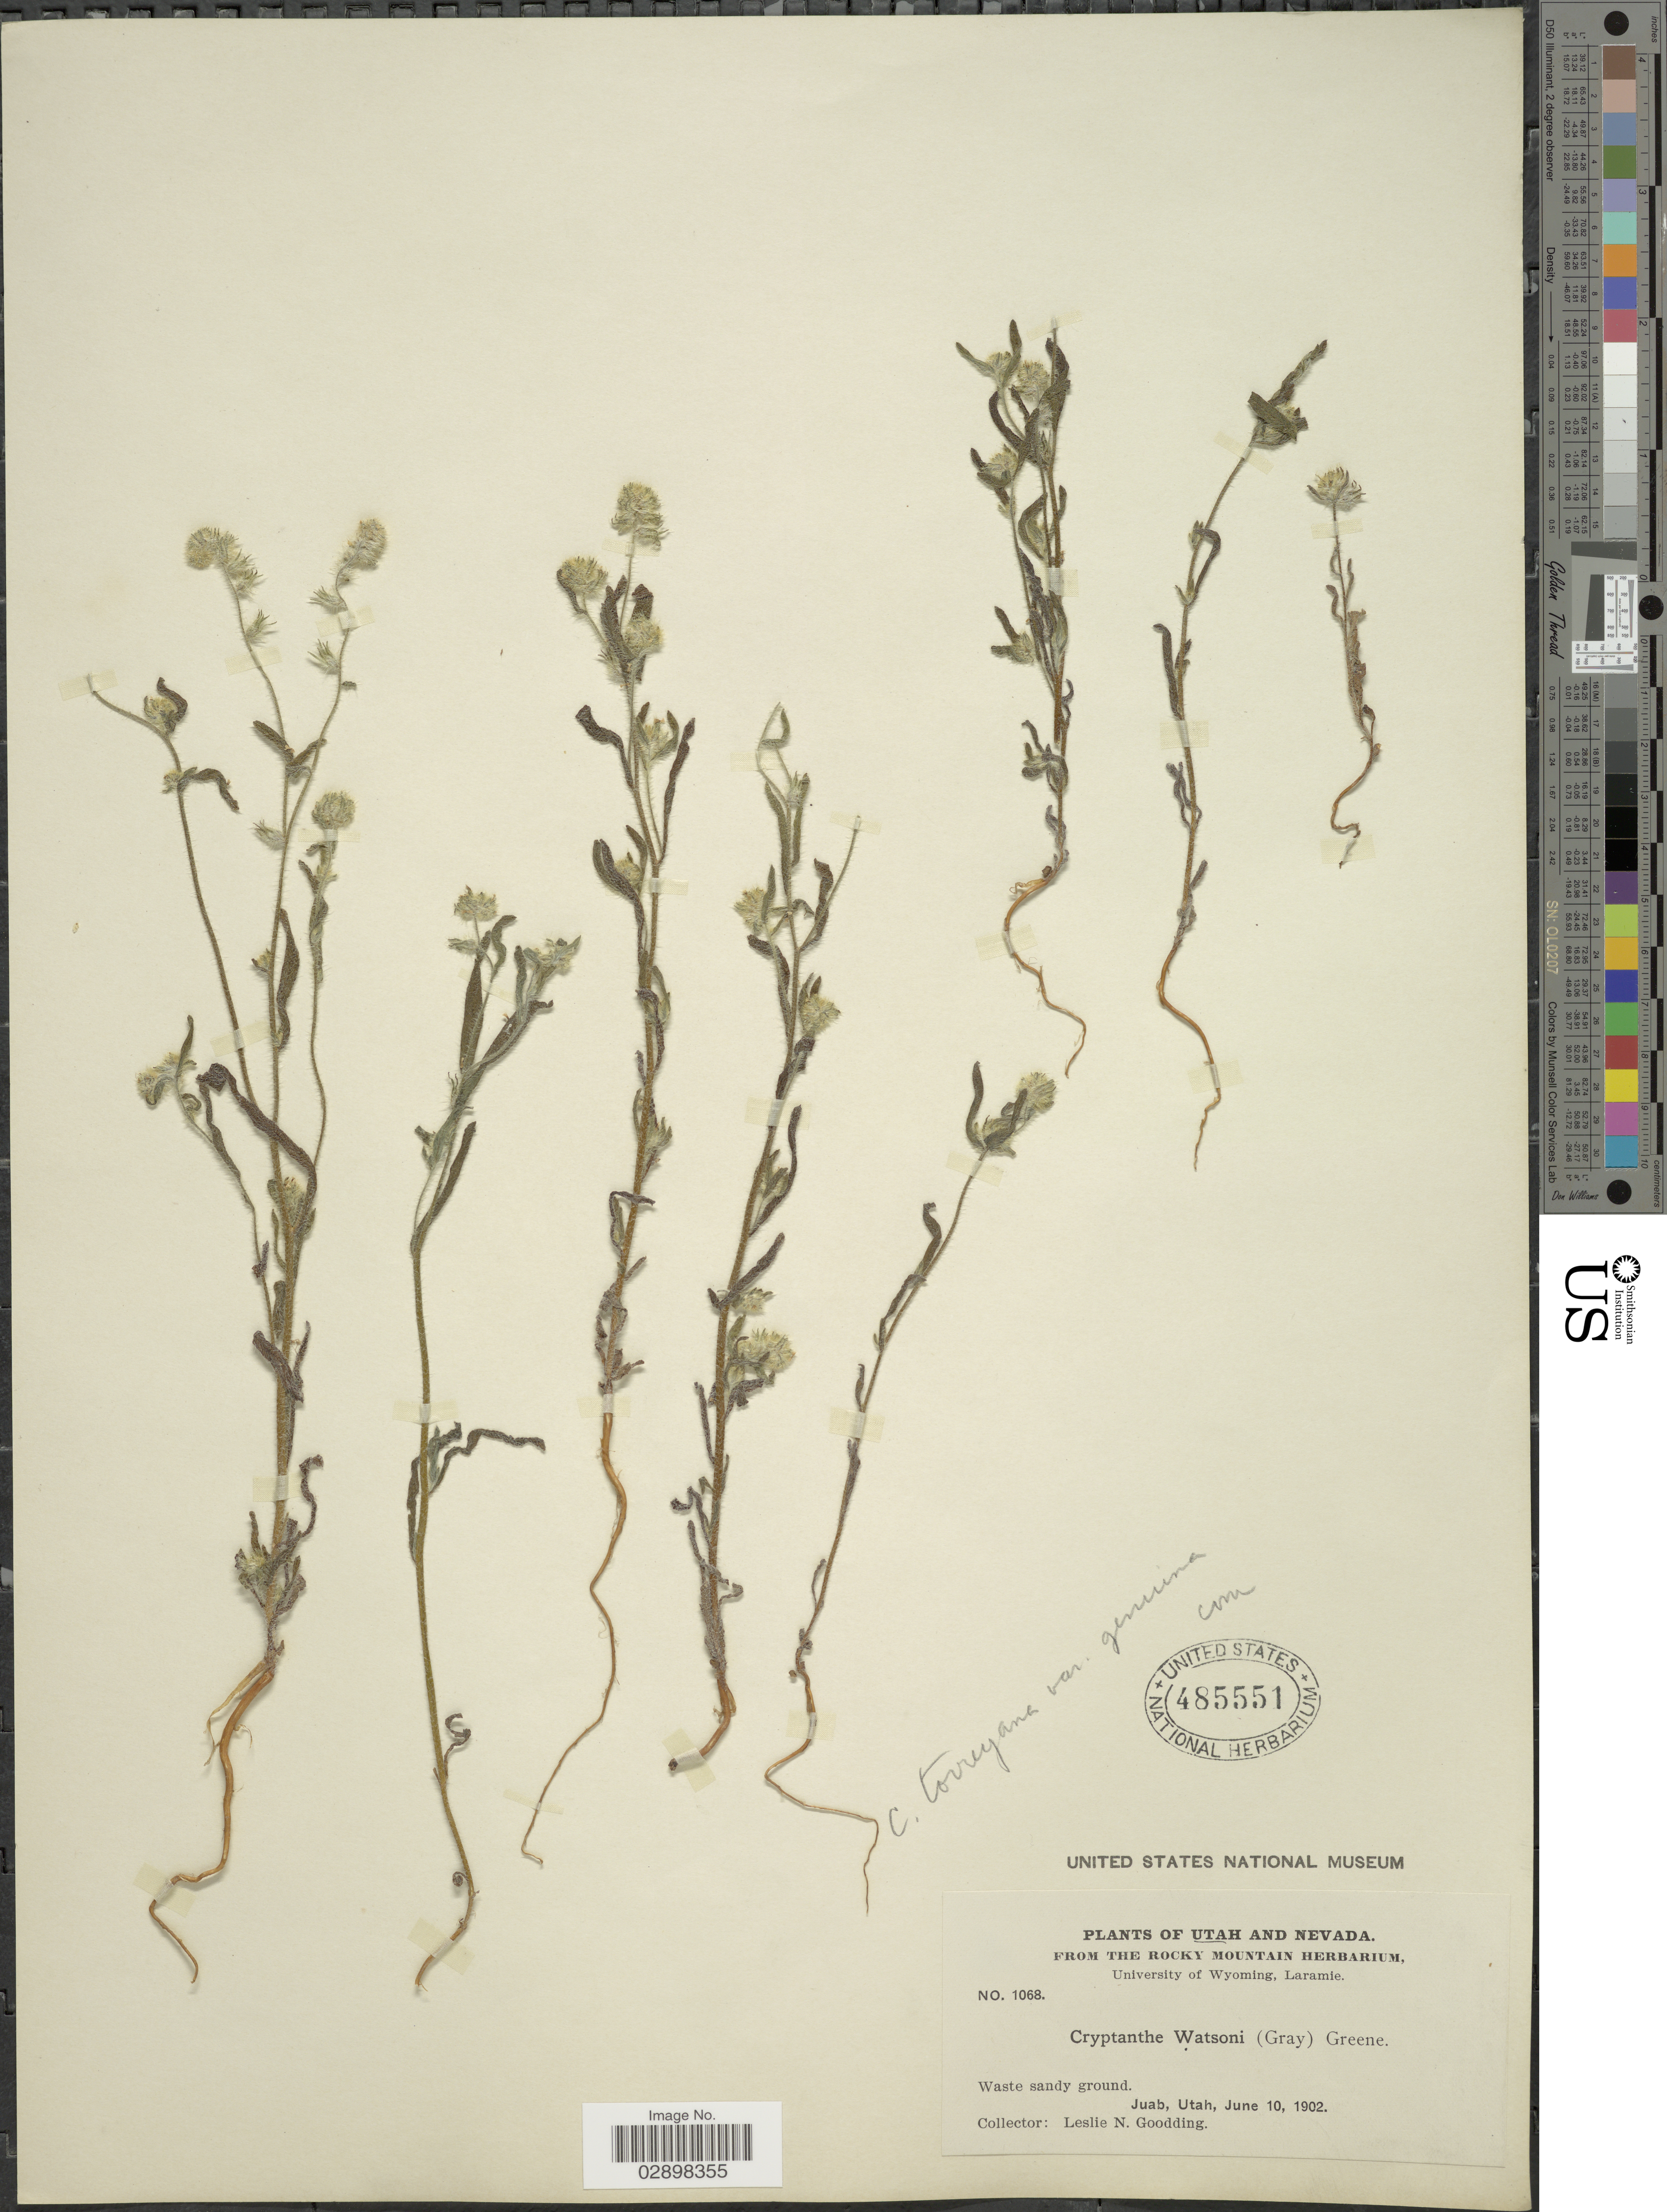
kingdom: Plantae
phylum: Tracheophyta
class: Magnoliopsida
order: Boraginales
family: Boraginaceae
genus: Cryptantha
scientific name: Cryptantha torreyana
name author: (A. Gray) S.W. Greene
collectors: L. N. Goodding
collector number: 1068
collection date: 1902-06-10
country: United States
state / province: Utah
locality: Juab.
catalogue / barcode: US 485551